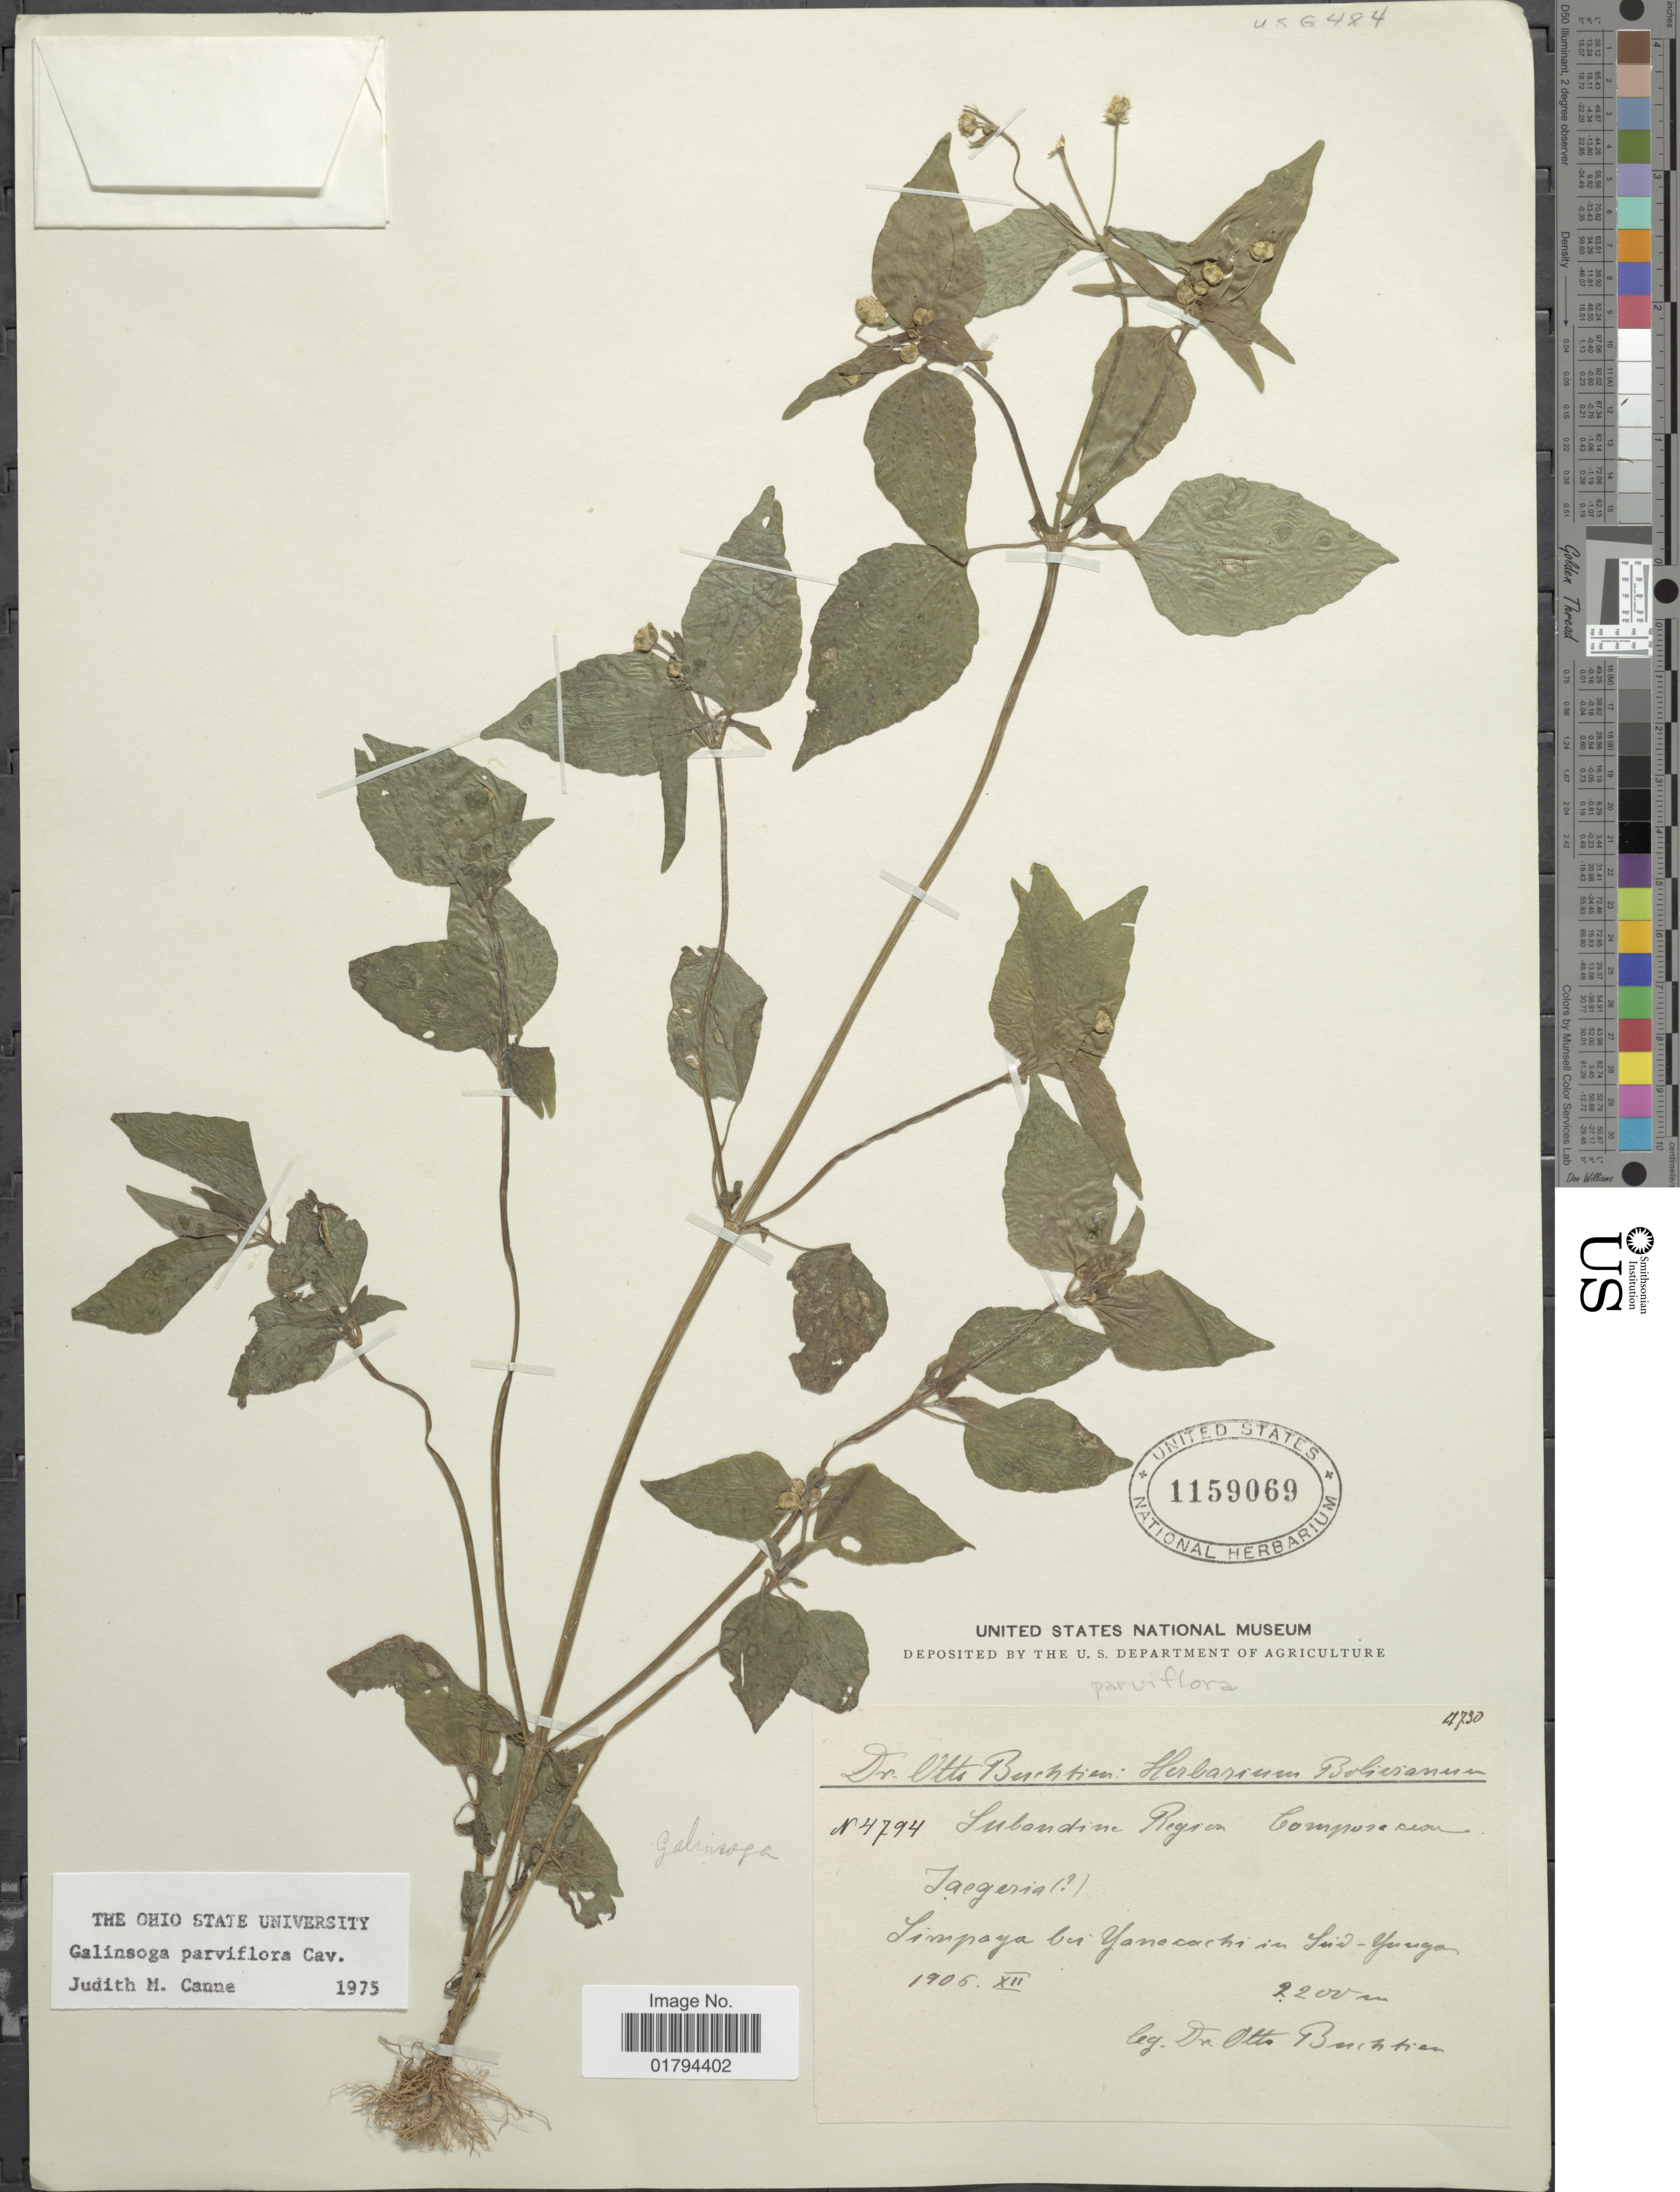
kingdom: Plantae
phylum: Tracheophyta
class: Magnoliopsida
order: Asterales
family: Asteraceae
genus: Galinsoga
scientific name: Galinsoga parviflora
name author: Cav.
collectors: O. Buchtien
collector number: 4794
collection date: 1906-12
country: Bolivia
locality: Simpaya bei Yanecaryji in Sud-Yungas.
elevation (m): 2200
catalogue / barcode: US 1159069